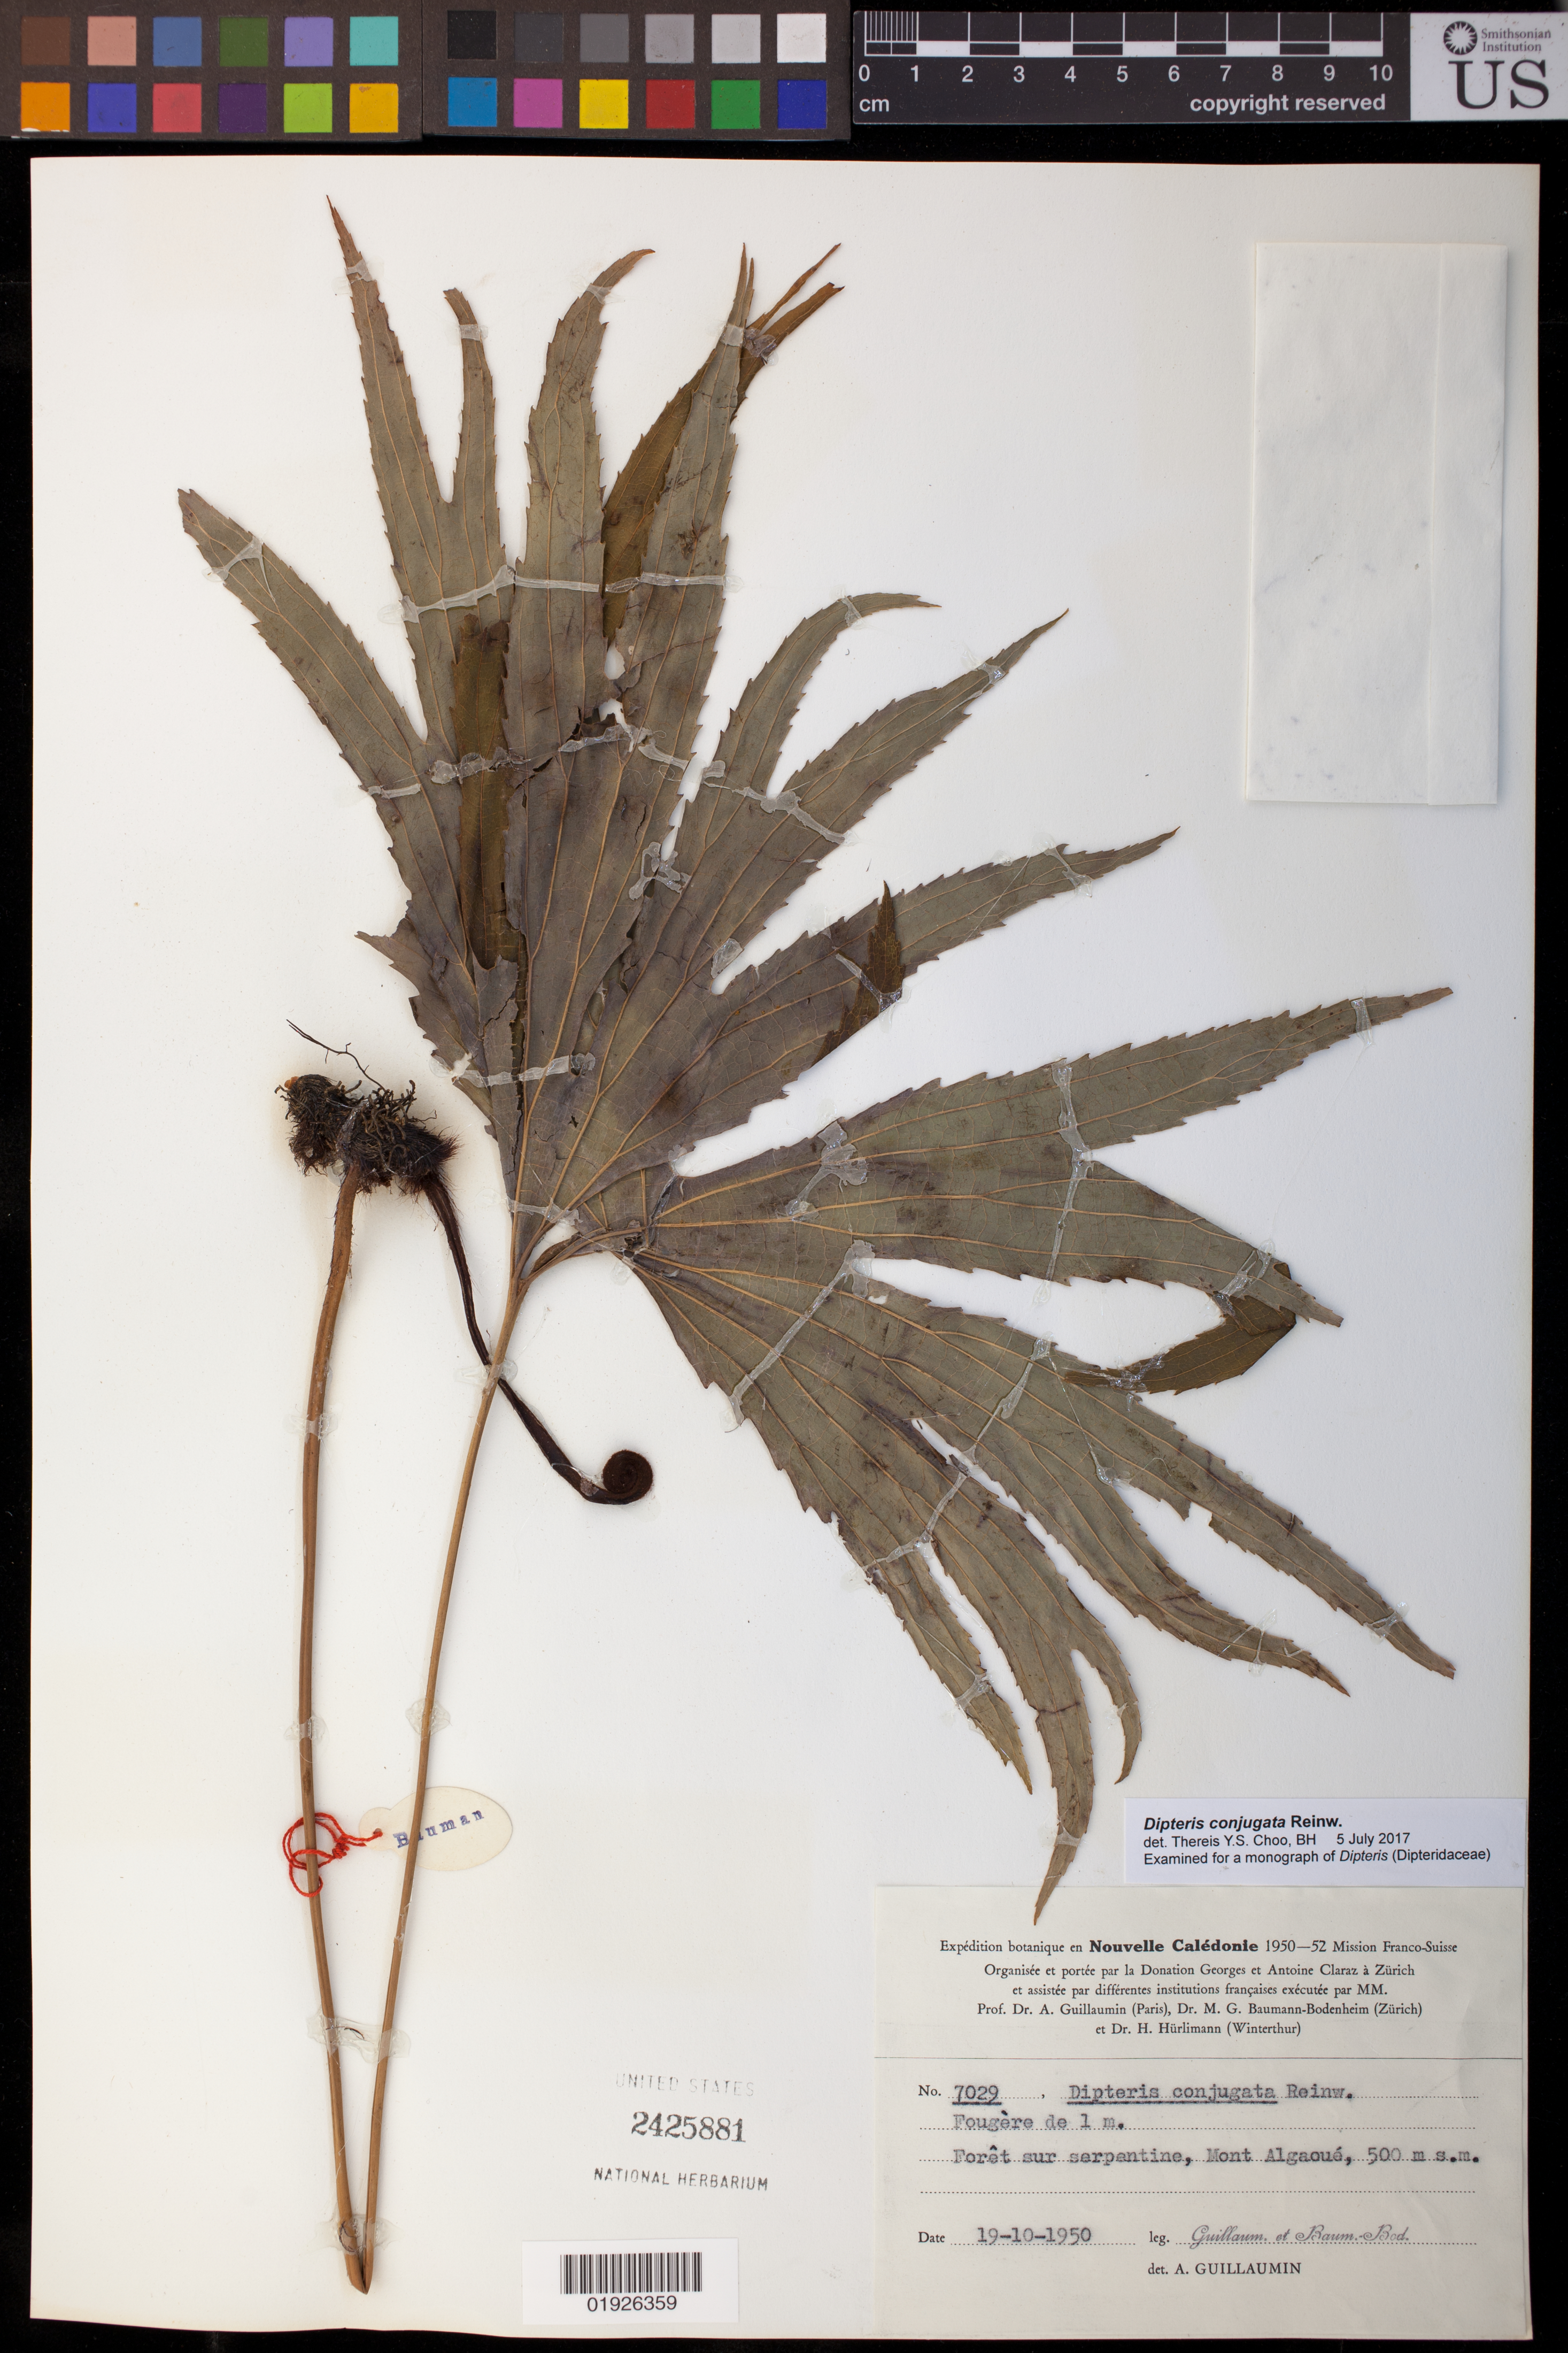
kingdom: Plantae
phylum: Tracheophyta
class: Polypodiopsida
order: Gleicheniales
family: Dipteridaceae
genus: Dipteris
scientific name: Dipteris conjugata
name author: Reinw.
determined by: Choo, Thereis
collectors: A. Guillaumin & M. G. Baumann-Bodenheim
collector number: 7029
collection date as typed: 19 Oct 1950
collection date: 1950-10-19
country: New Caledonia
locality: Mt Algaoue.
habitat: Foret sur serpentine.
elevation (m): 500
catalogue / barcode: US 2425881